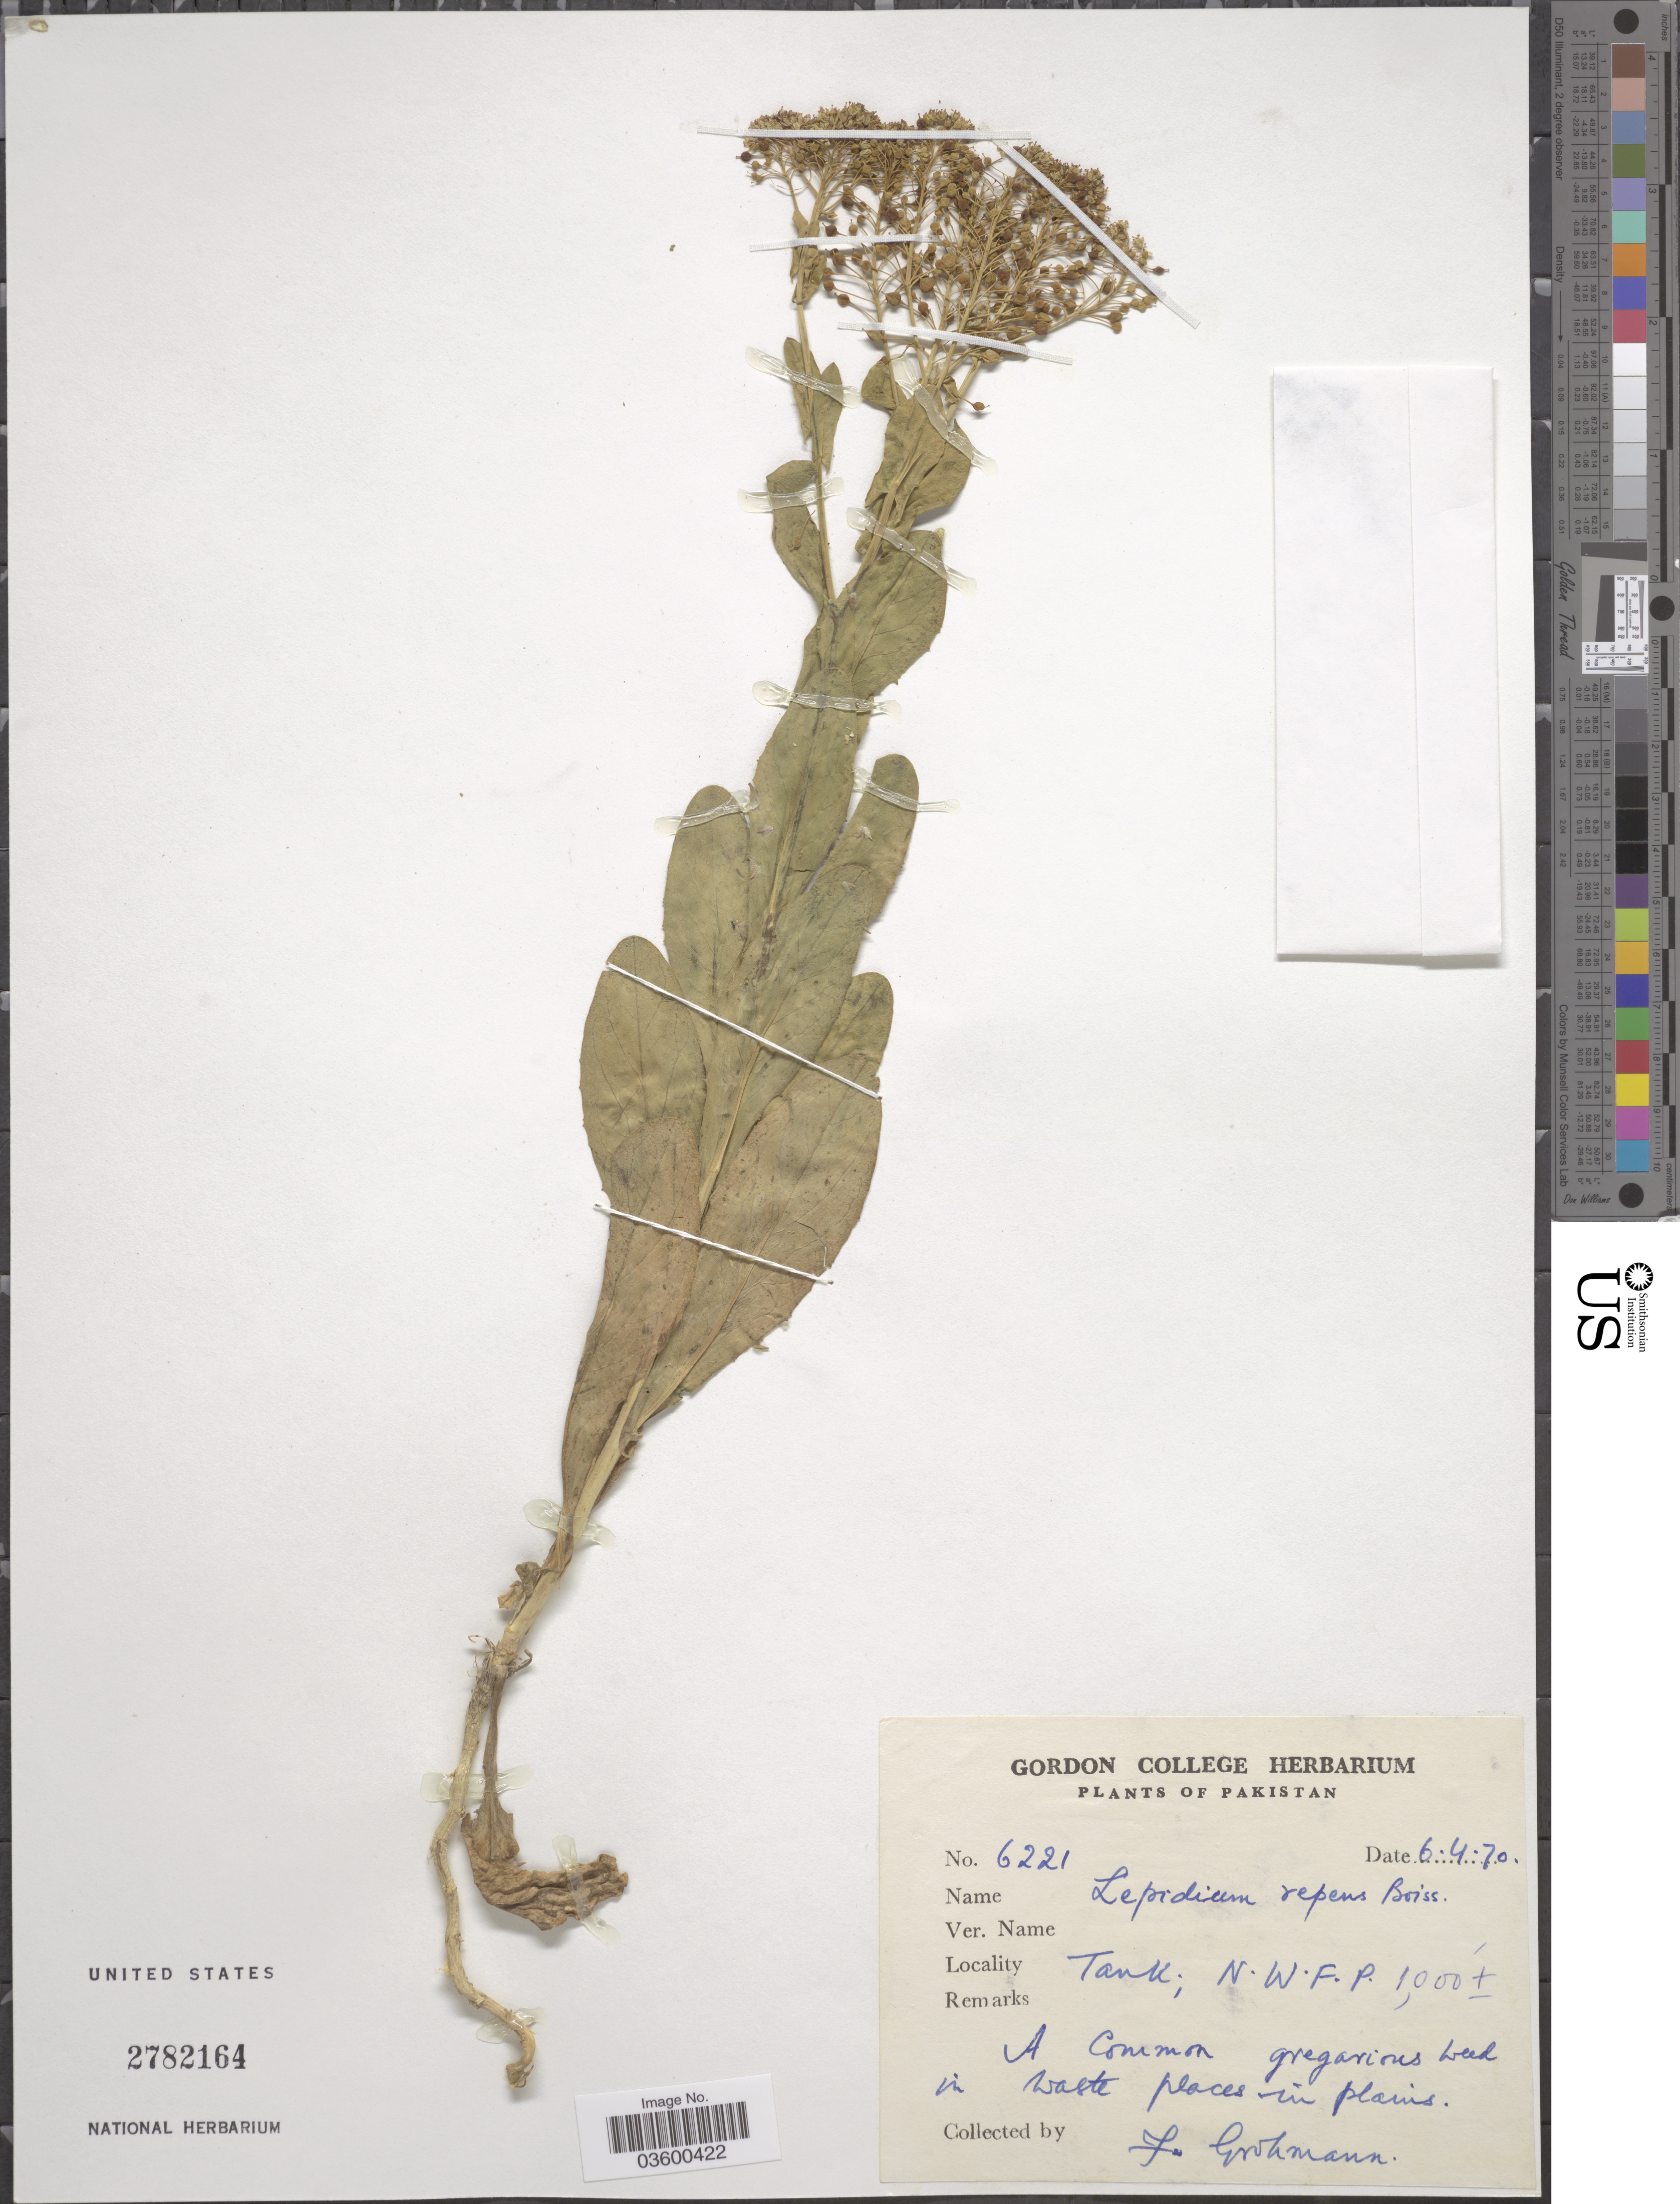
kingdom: Plantae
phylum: Tracheophyta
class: Magnoliopsida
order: Brassicales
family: Brassicaceae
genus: Lepidium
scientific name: Lepidium repens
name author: (Schrenk) Boiss.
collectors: F. Grohmann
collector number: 6221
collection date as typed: Transcribed d/m/y: 6/4/70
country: Pakistan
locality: Tank; N.W.F.P.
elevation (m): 305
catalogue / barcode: US 2782164